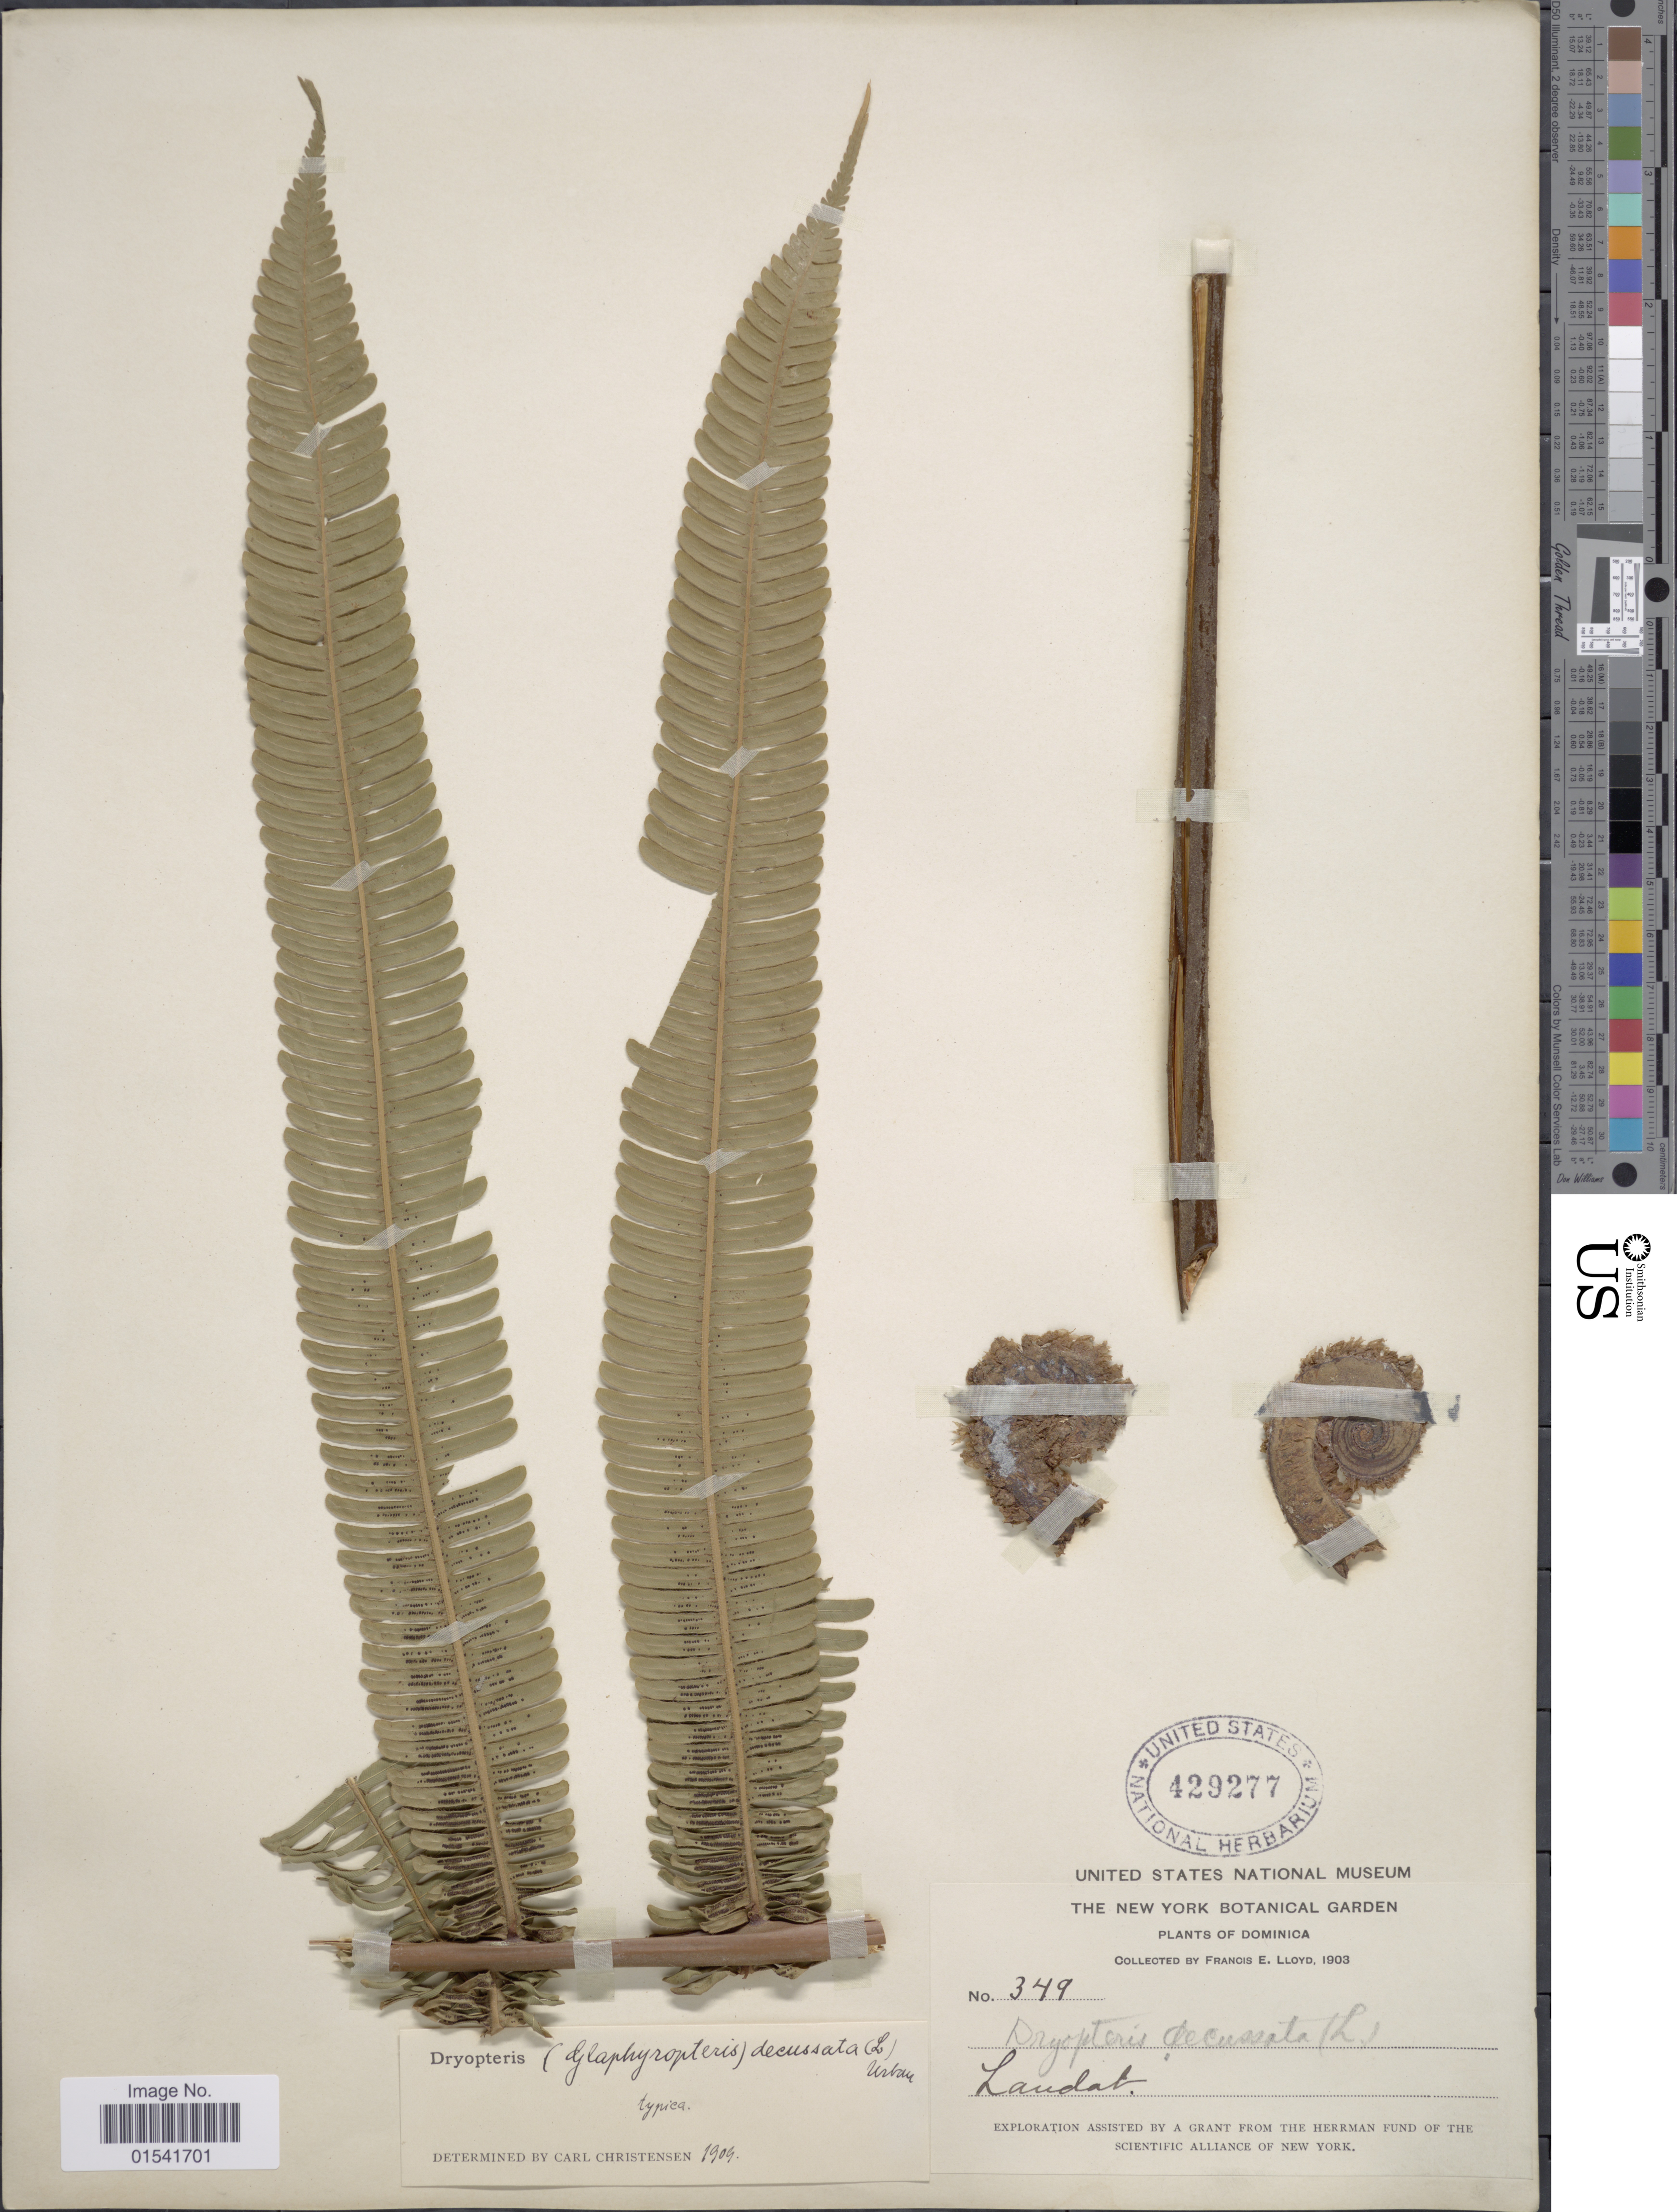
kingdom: Plantae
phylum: Tracheophyta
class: Polypodiopsida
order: Polypodiales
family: Thelypteridaceae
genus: Steiropteris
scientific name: Steiropteris decussata (L.) comb. nov., ined. 2015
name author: (L.)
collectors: Lloyd, C. E.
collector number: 349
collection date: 1903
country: Dominica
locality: Laudat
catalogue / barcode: US 429277